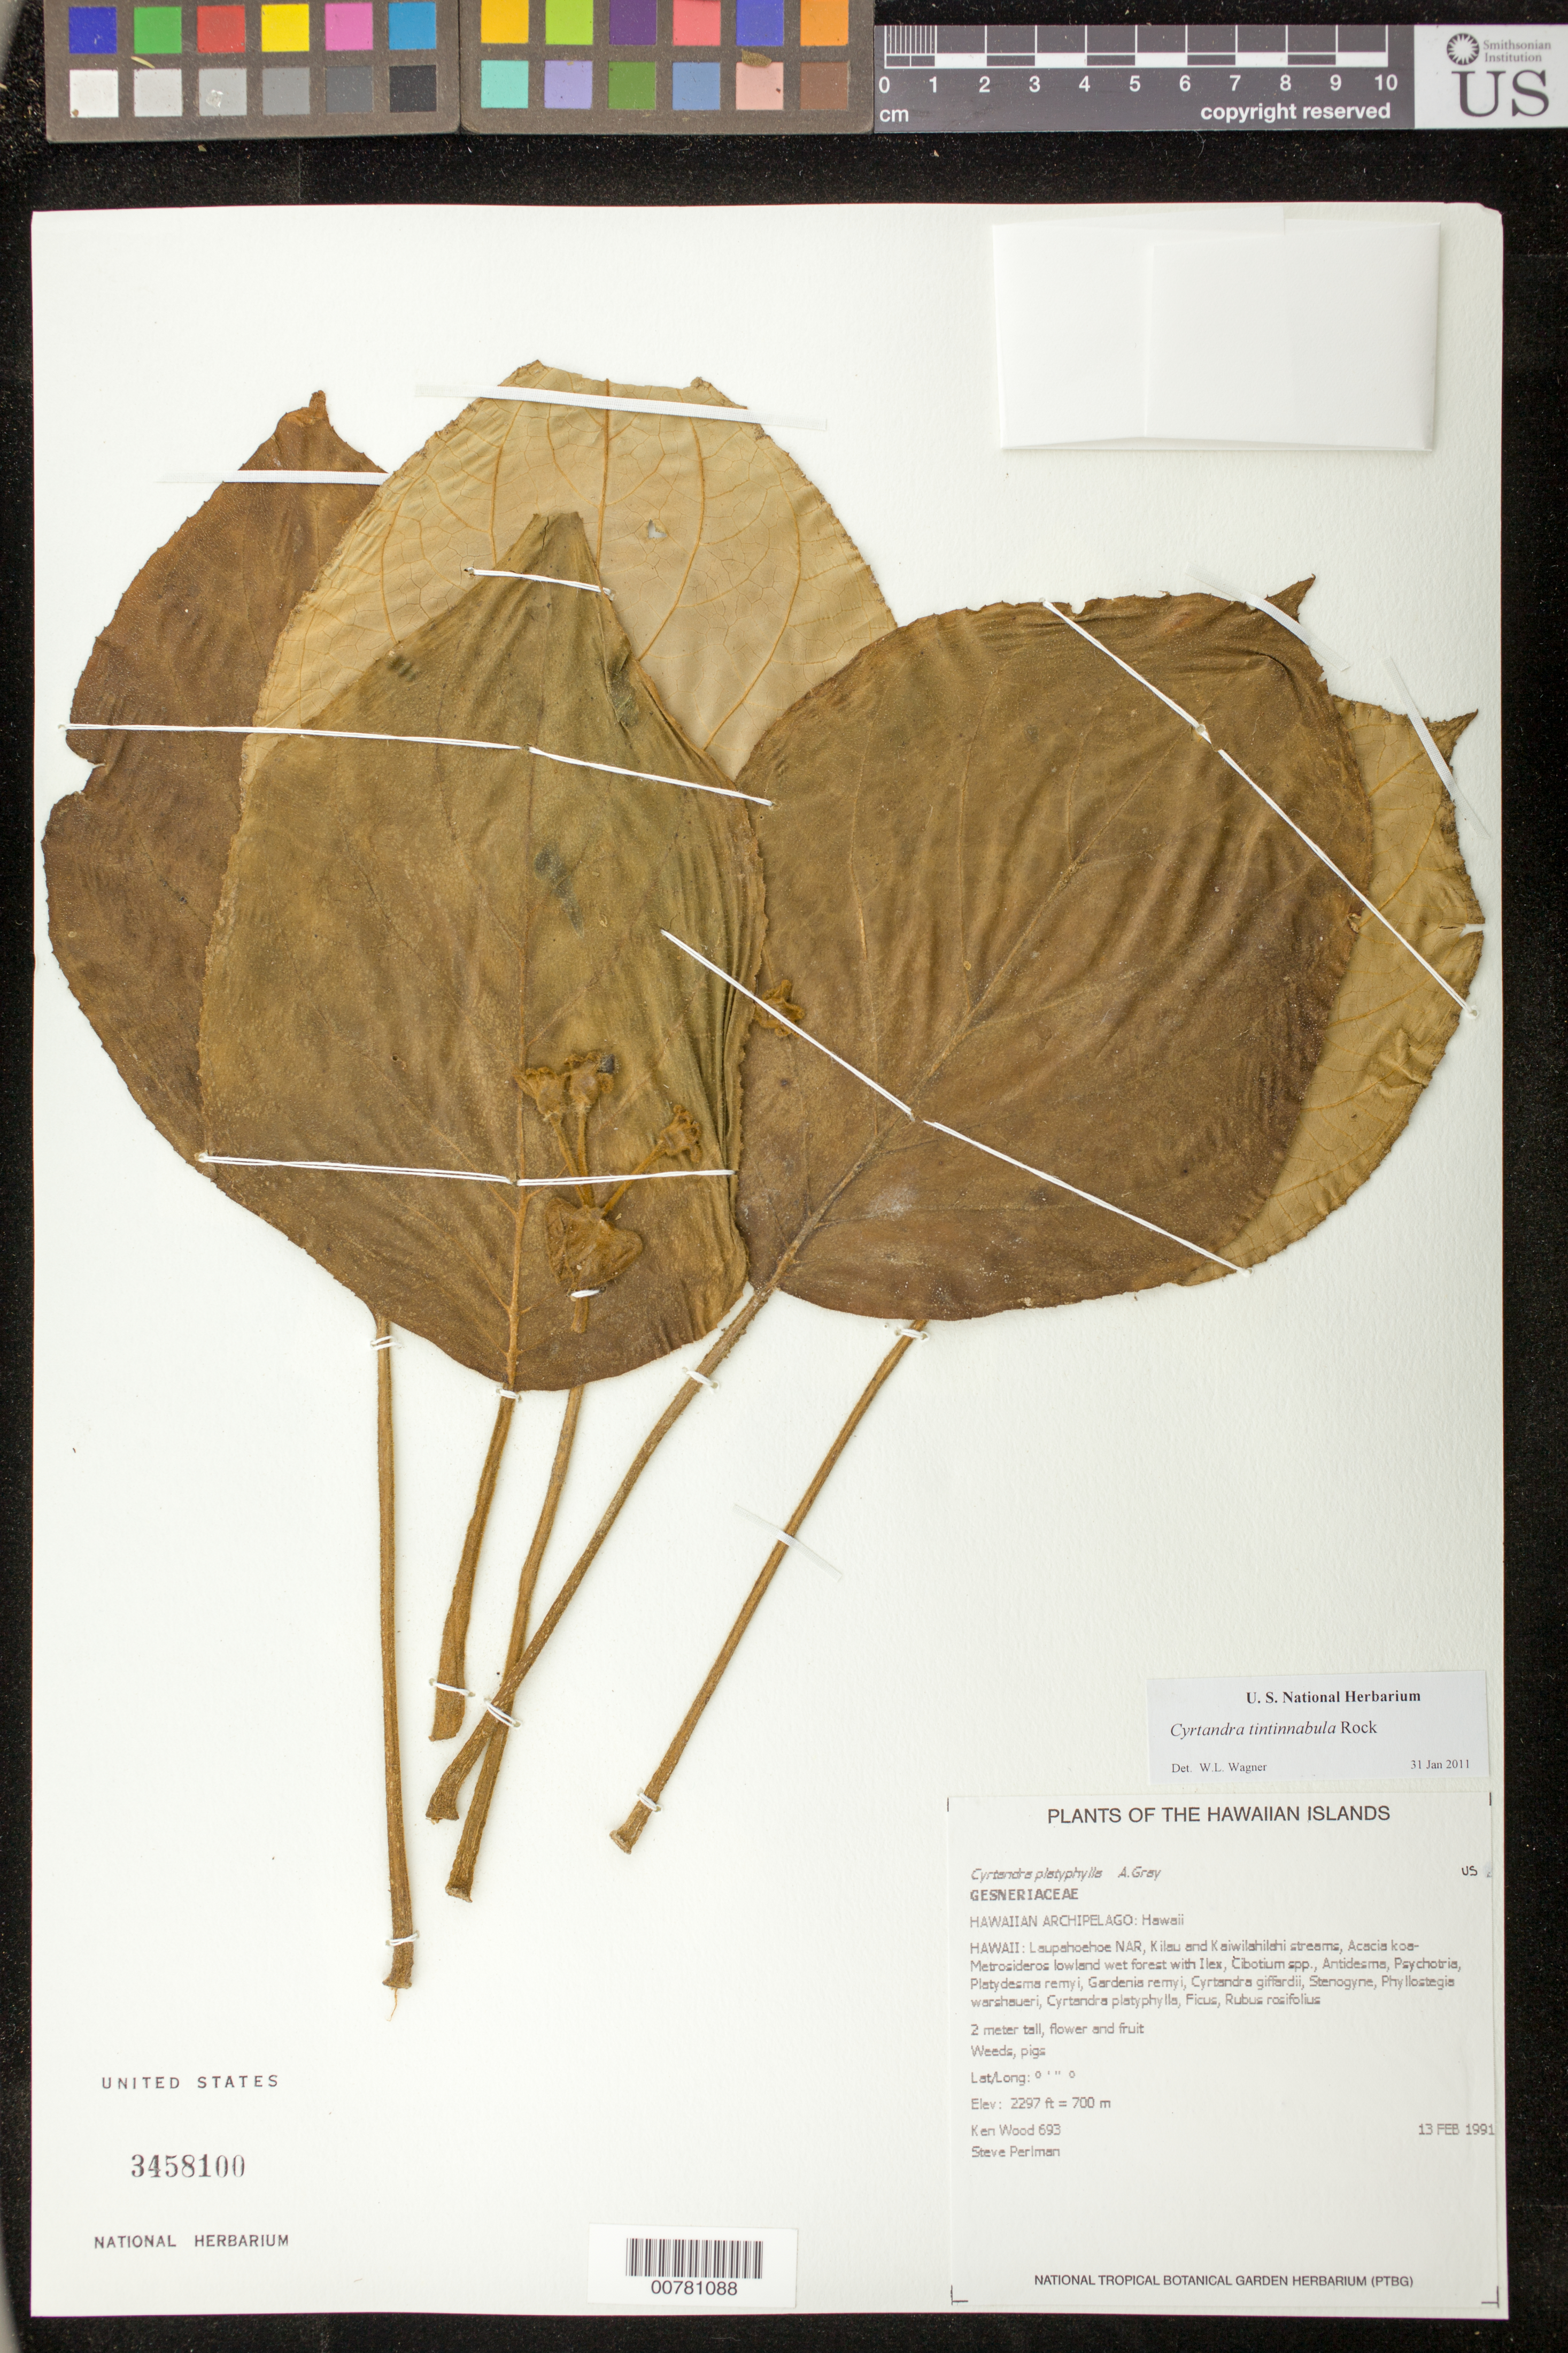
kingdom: Plantae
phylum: Tracheophyta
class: Magnoliopsida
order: Lamiales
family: Gesneriaceae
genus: Cyrtandra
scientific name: Cyrtandra tintinnabula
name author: Rock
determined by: Wagner, W. L., (BOT), Smithsonian Institution - National Museum of Natural History (UNITED STATES)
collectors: K. R. Wood & S. P. Perlman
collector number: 693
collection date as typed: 13 Feb 1991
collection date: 1991-02-13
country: United States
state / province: Hawaii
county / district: Hawaii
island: Hawaii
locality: Laupahoehoe NAR, Kilau and Kaiwilahilahi streams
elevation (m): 700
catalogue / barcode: US 3458100